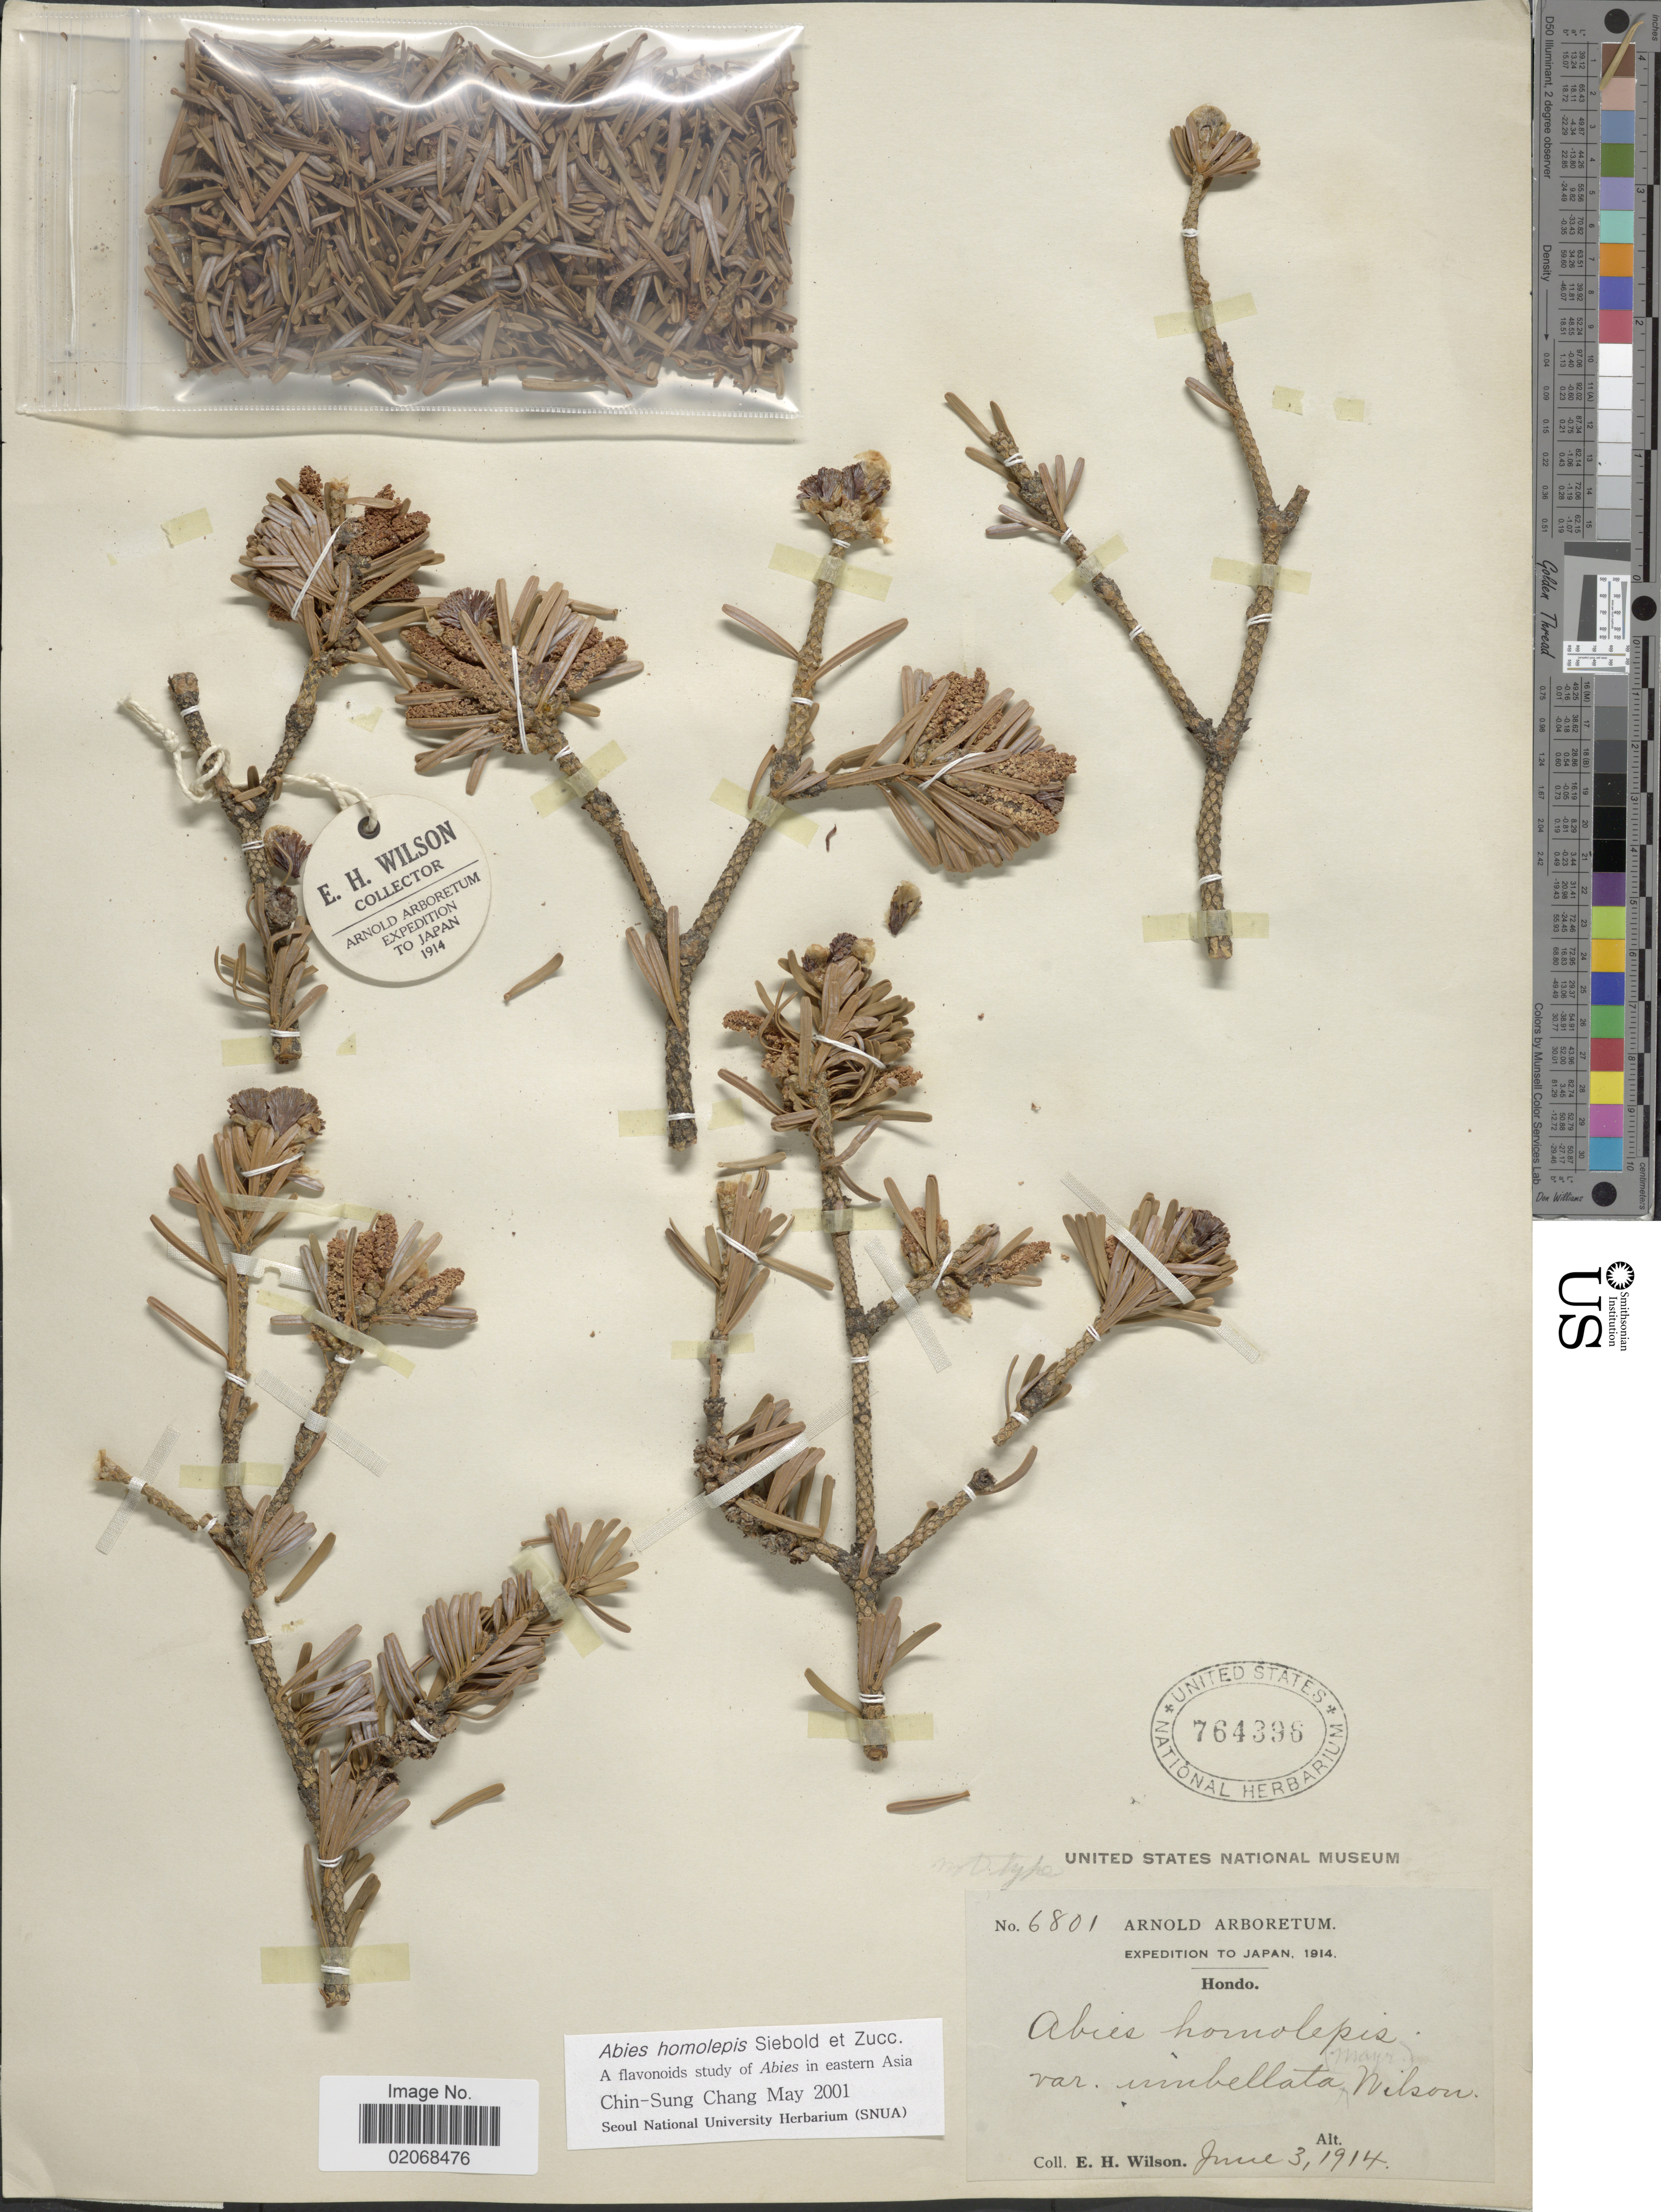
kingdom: Plantae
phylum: Tracheophyta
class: Pinopsida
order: Pinales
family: Pinaceae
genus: Abies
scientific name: Abies homolepis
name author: Siebold & Zucc.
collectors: E. Wilson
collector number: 6801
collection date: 1914-06-03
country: Japan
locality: Hondo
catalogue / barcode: US 764396